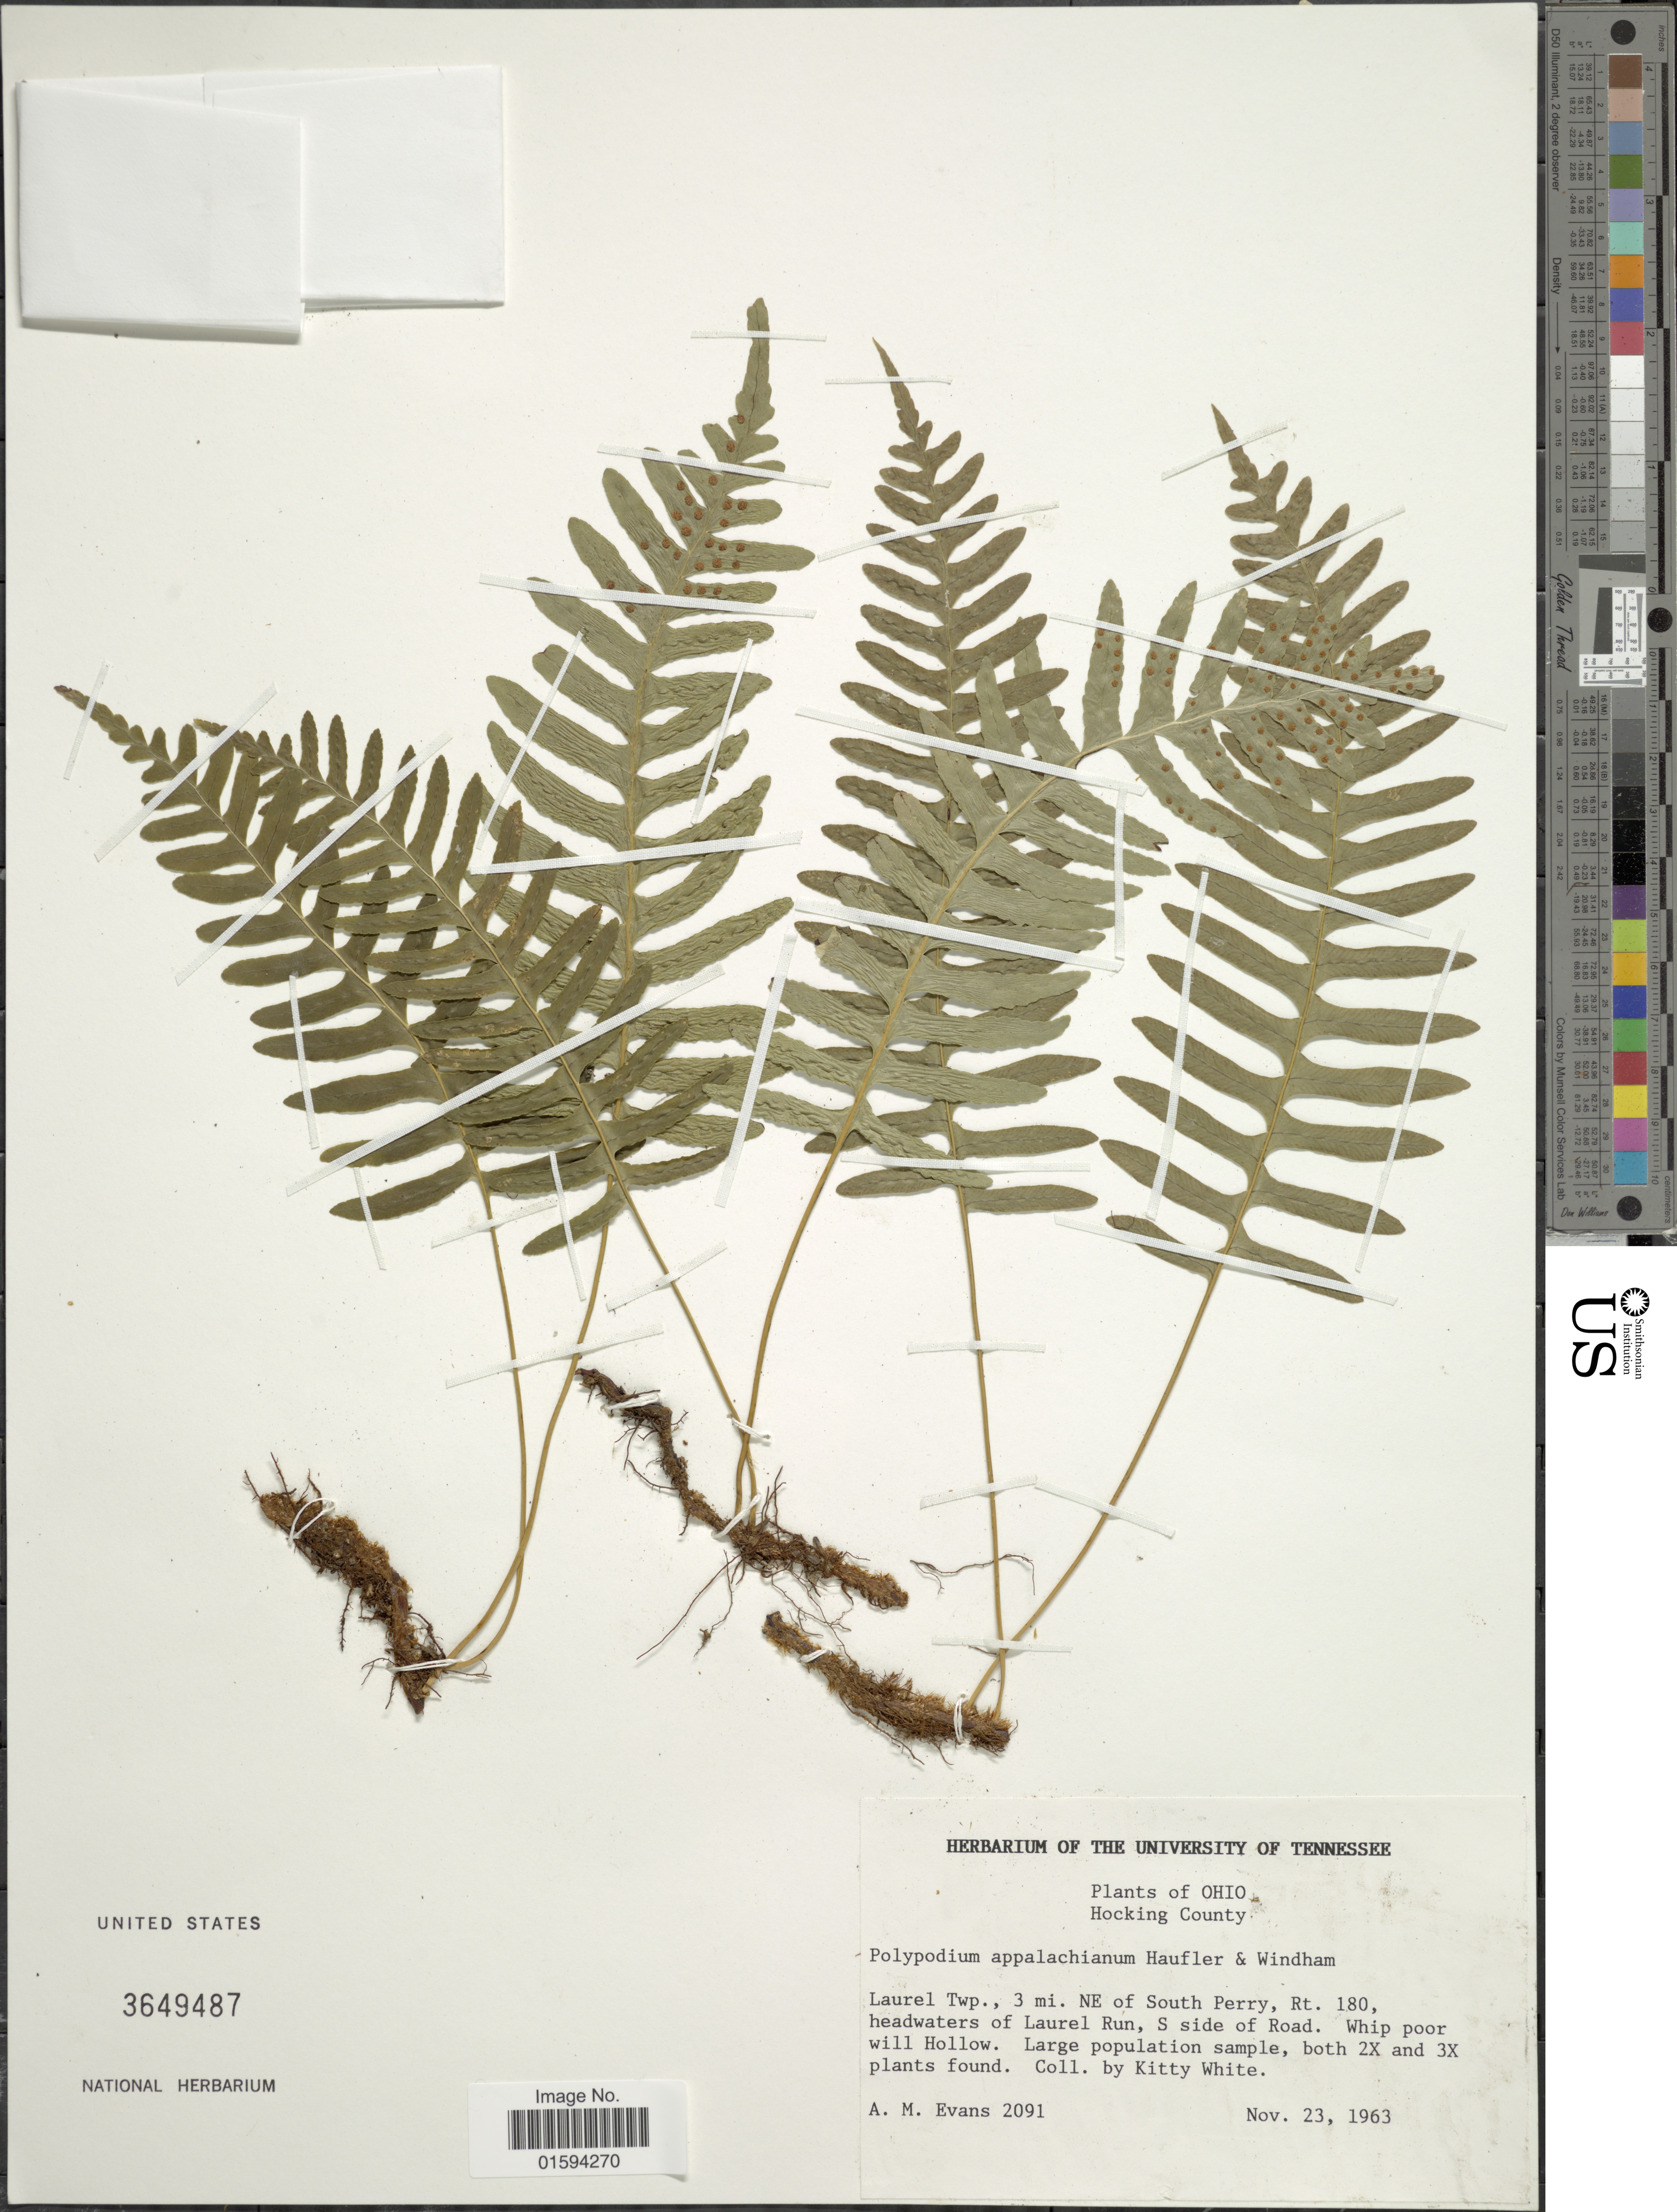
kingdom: Plantae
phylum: Tracheophyta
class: Polypodiopsida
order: Polypodiales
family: Polypodiaceae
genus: Polypodium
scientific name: Polypodium appalachianum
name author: Haufler & Windham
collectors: K. White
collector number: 2091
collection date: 1963-11-23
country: United States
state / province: Ohio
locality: Hocking County, Laurel Twp., 3 mi. NE of South Perry, Rt. 180, headwaters of Laurel Run, S side of Road, Whip poor will Hollow.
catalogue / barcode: US 3649487